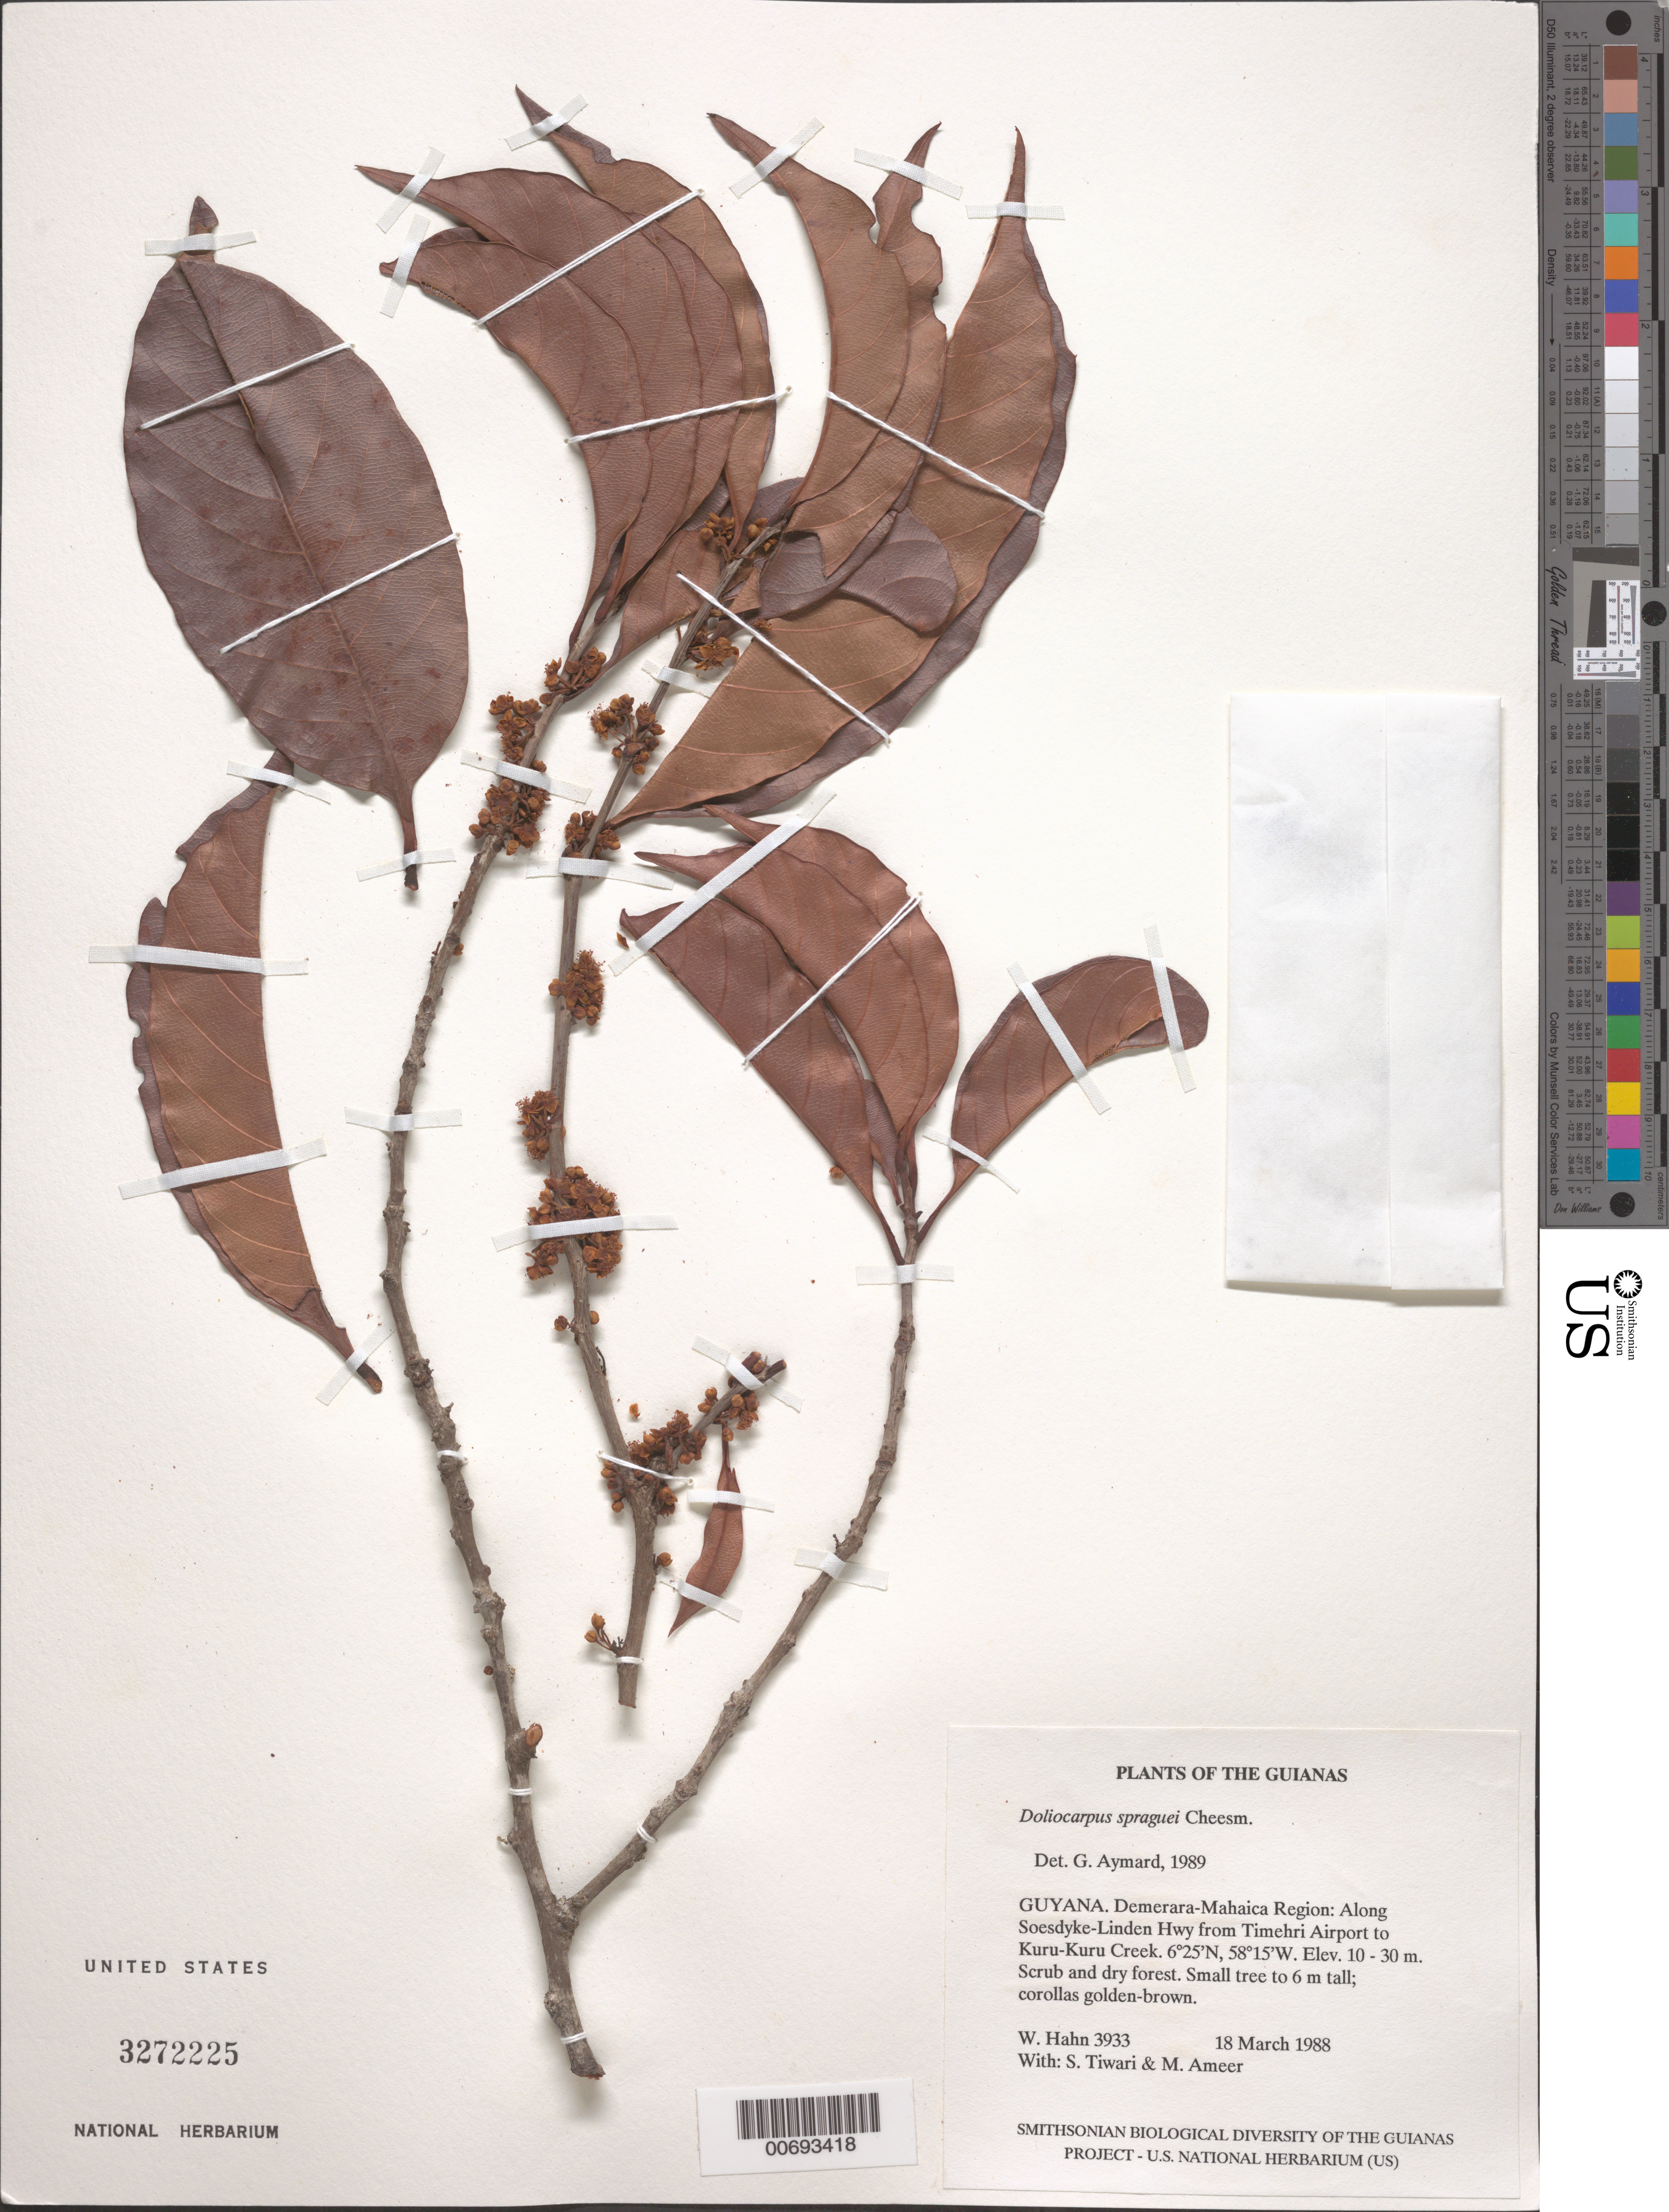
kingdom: Plantae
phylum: Tracheophyta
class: Magnoliopsida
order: Dilleniales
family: Dilleniaceae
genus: Doliocarpus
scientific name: Doliocarpus spraguei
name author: Cheesman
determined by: Aymard C., G. A., (PORT), Univ. Nac. Exp. de los Llanos Ezequiel Zamora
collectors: W. Hahn, S. Tiwari & M. Ameer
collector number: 3933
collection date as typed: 18 March 1988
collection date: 1988-03-18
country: Guyana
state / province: Demerara-Mahaica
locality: Along Soesdyke-Linden Hwy from Timehri Airport to Kuru-Kuru Creek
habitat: Scrub and dry forest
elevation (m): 10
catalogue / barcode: US 3272225